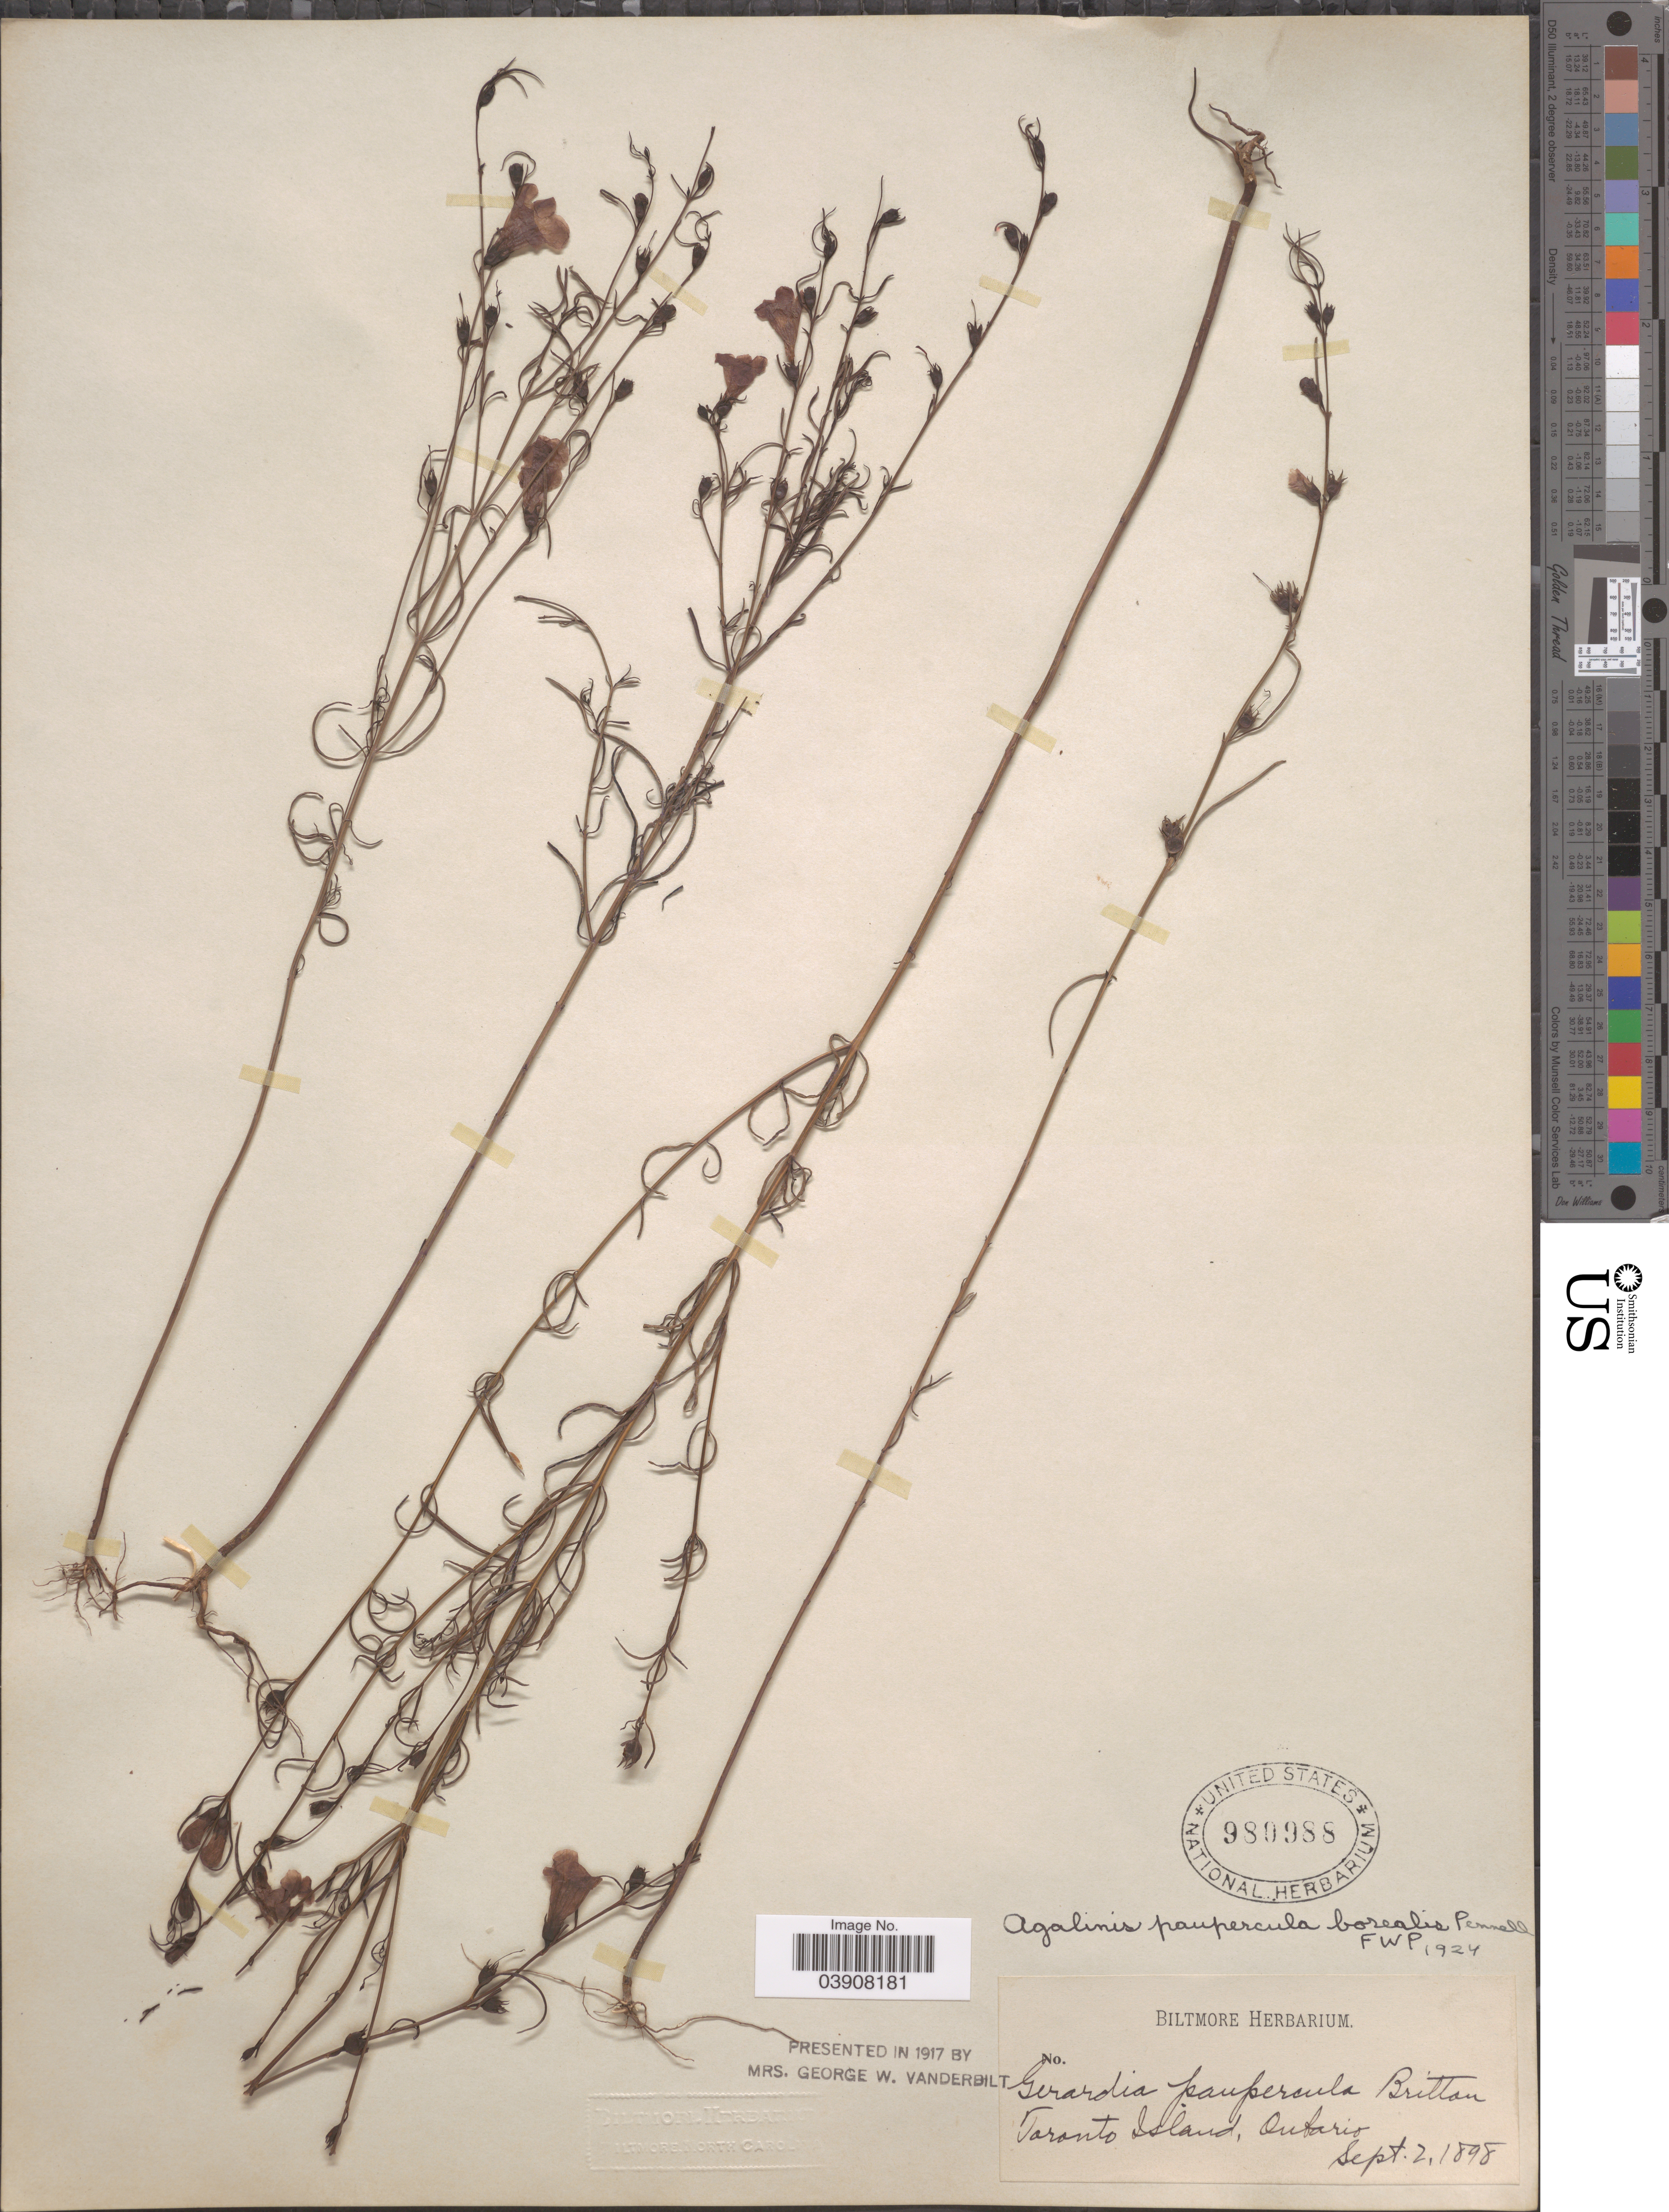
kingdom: Plantae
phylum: Tracheophyta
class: Magnoliopsida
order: Lamiales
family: Orobanchaceae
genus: Agalinis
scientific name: Agalinis paupercula var. borealis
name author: Pennell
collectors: ex herb. Biltmore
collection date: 1898-09-02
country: Canada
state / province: Ontario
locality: Toronto Island.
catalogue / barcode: US 980988